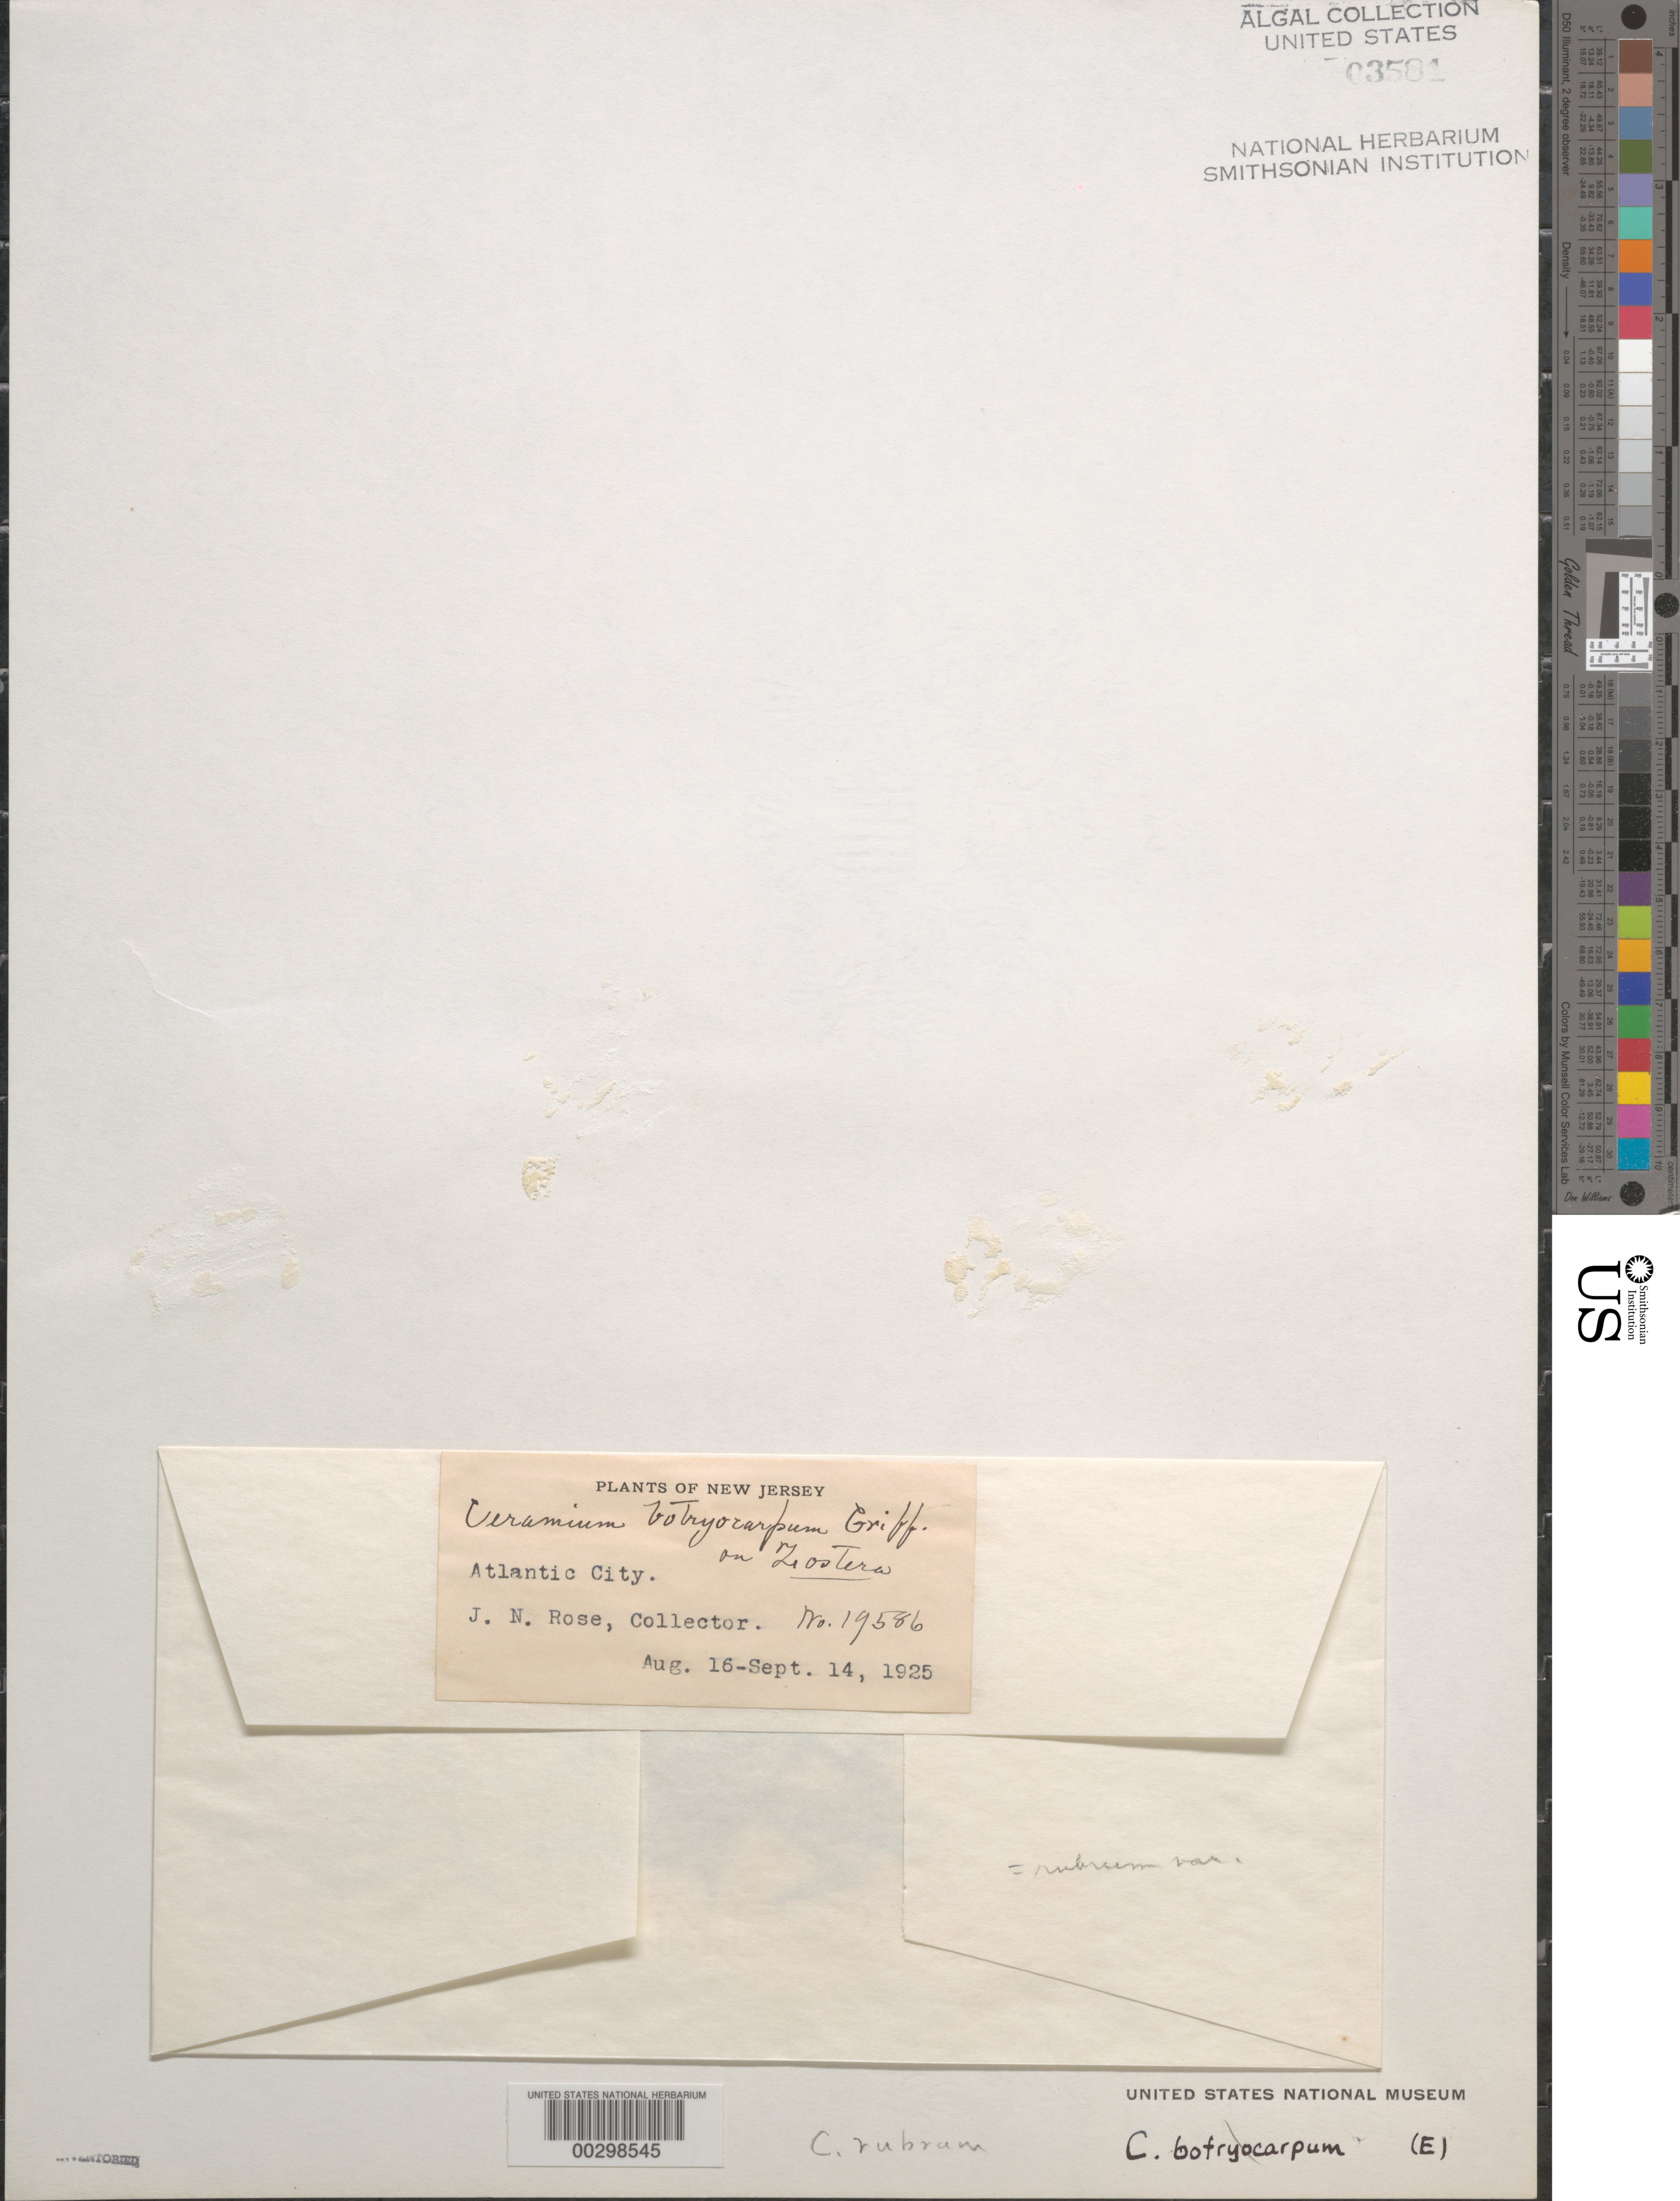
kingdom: Plantae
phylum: Rhodophyta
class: Florideophyceae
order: Ceramiales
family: Ceramiaceae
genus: Ceramium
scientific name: Ceramium rubrum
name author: C. Agardh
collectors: J. N. Rose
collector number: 19586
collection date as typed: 16 Aug 1925 TO 14 Sep 1925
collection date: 1925-08-16/1925-09-14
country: United States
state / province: New Jersey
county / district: Atlantic County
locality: Atlantic City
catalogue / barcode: US 3581